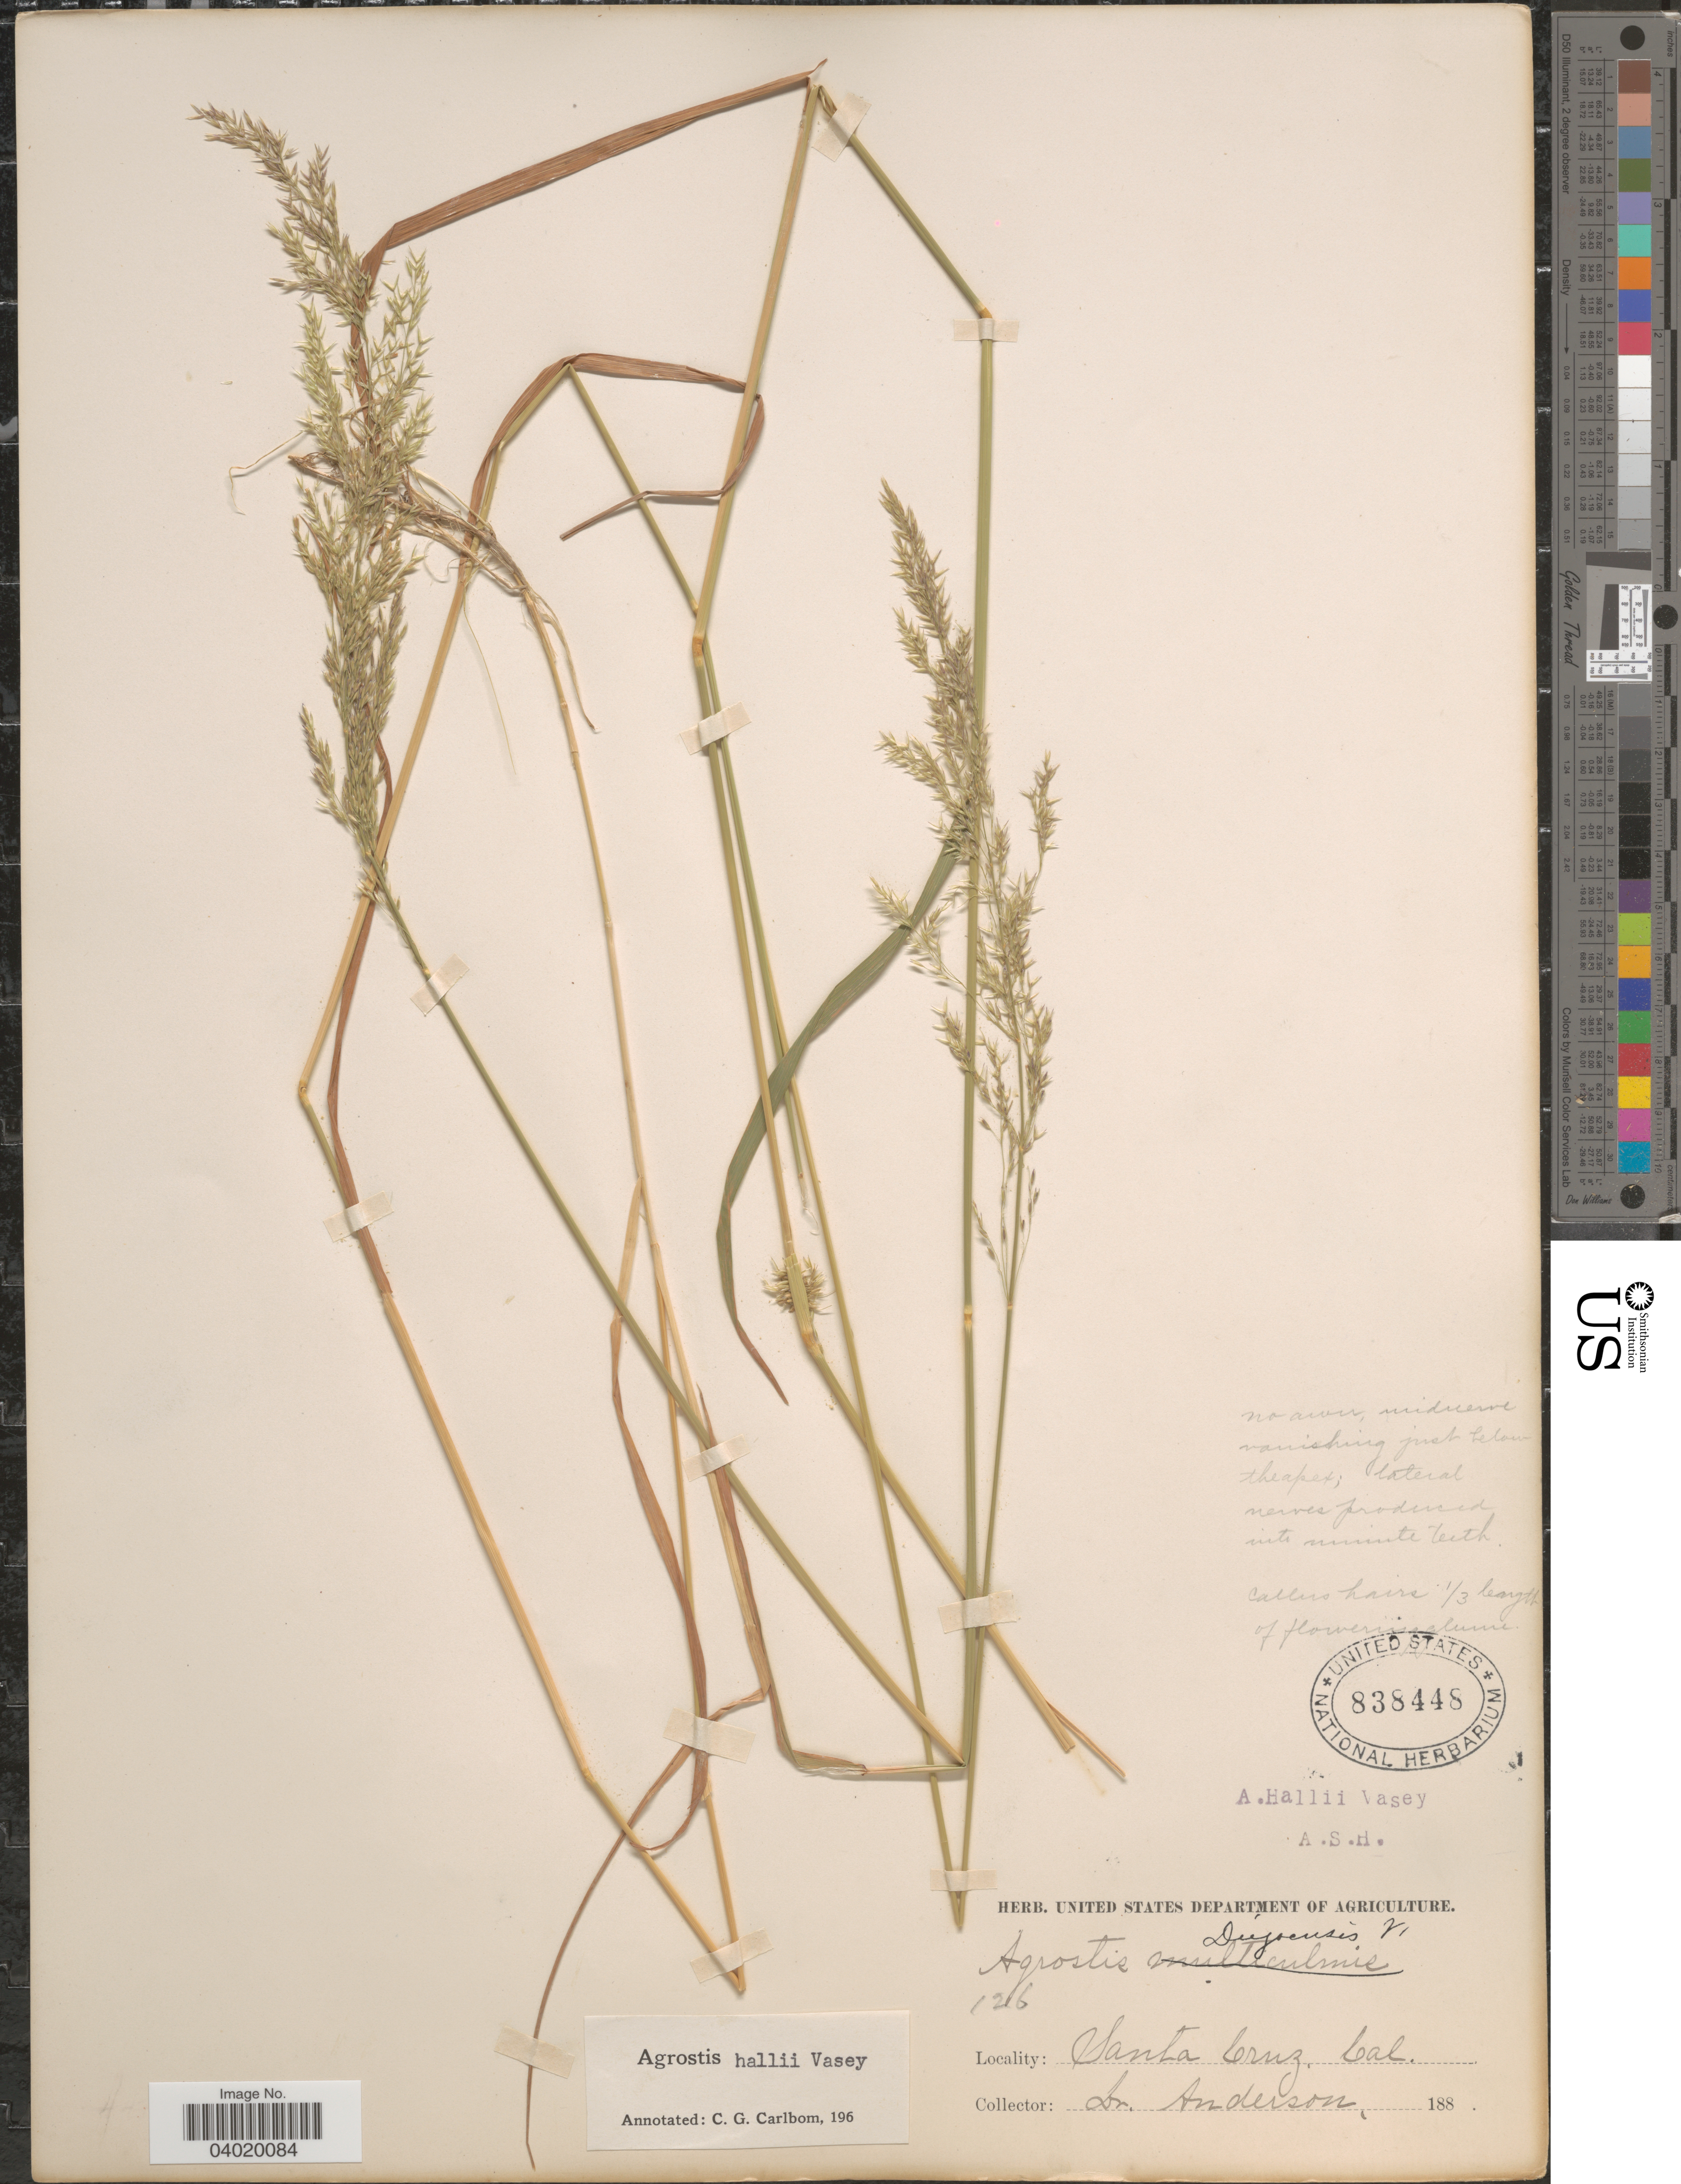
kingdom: Plantae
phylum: Tracheophyta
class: Liliopsida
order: Poales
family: Poaceae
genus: Agrostis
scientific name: Agrostis hallii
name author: Vasey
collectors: -. Anderson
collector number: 126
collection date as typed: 188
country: United States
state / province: California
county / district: Santa Cruz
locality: Santa Cruz.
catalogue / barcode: US 838448